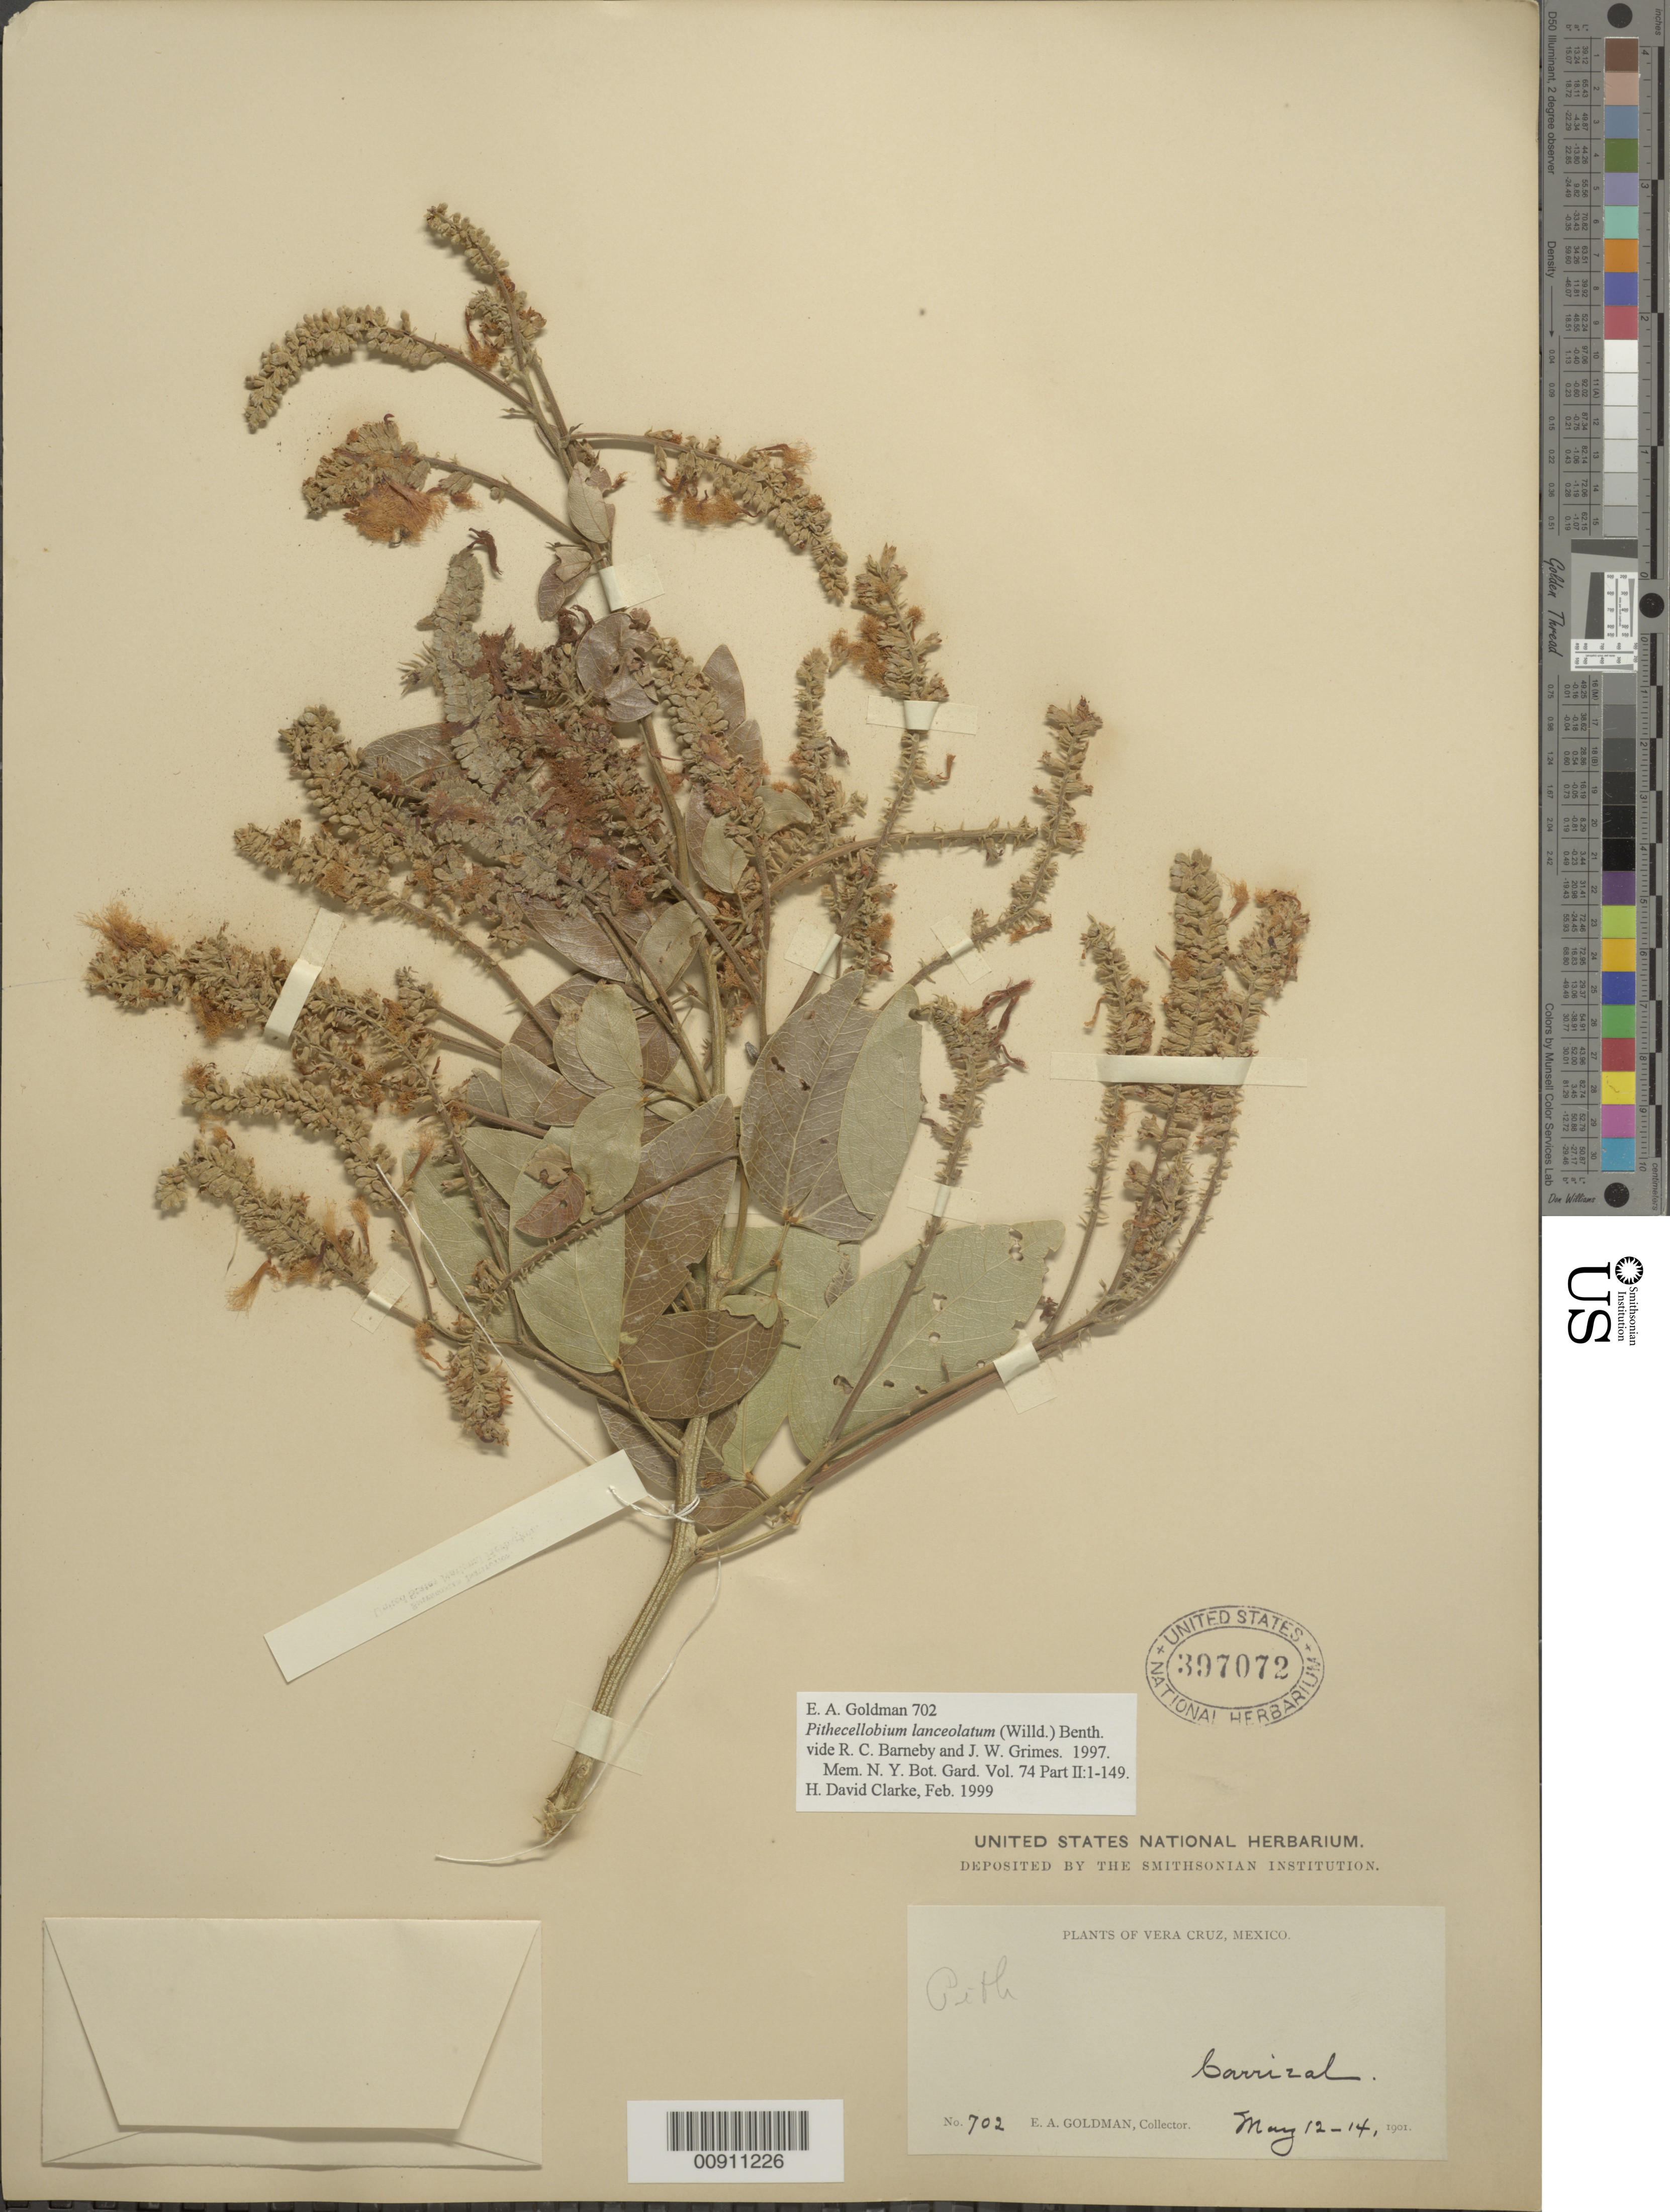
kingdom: Plantae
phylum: Tracheophyta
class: Magnoliopsida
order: Fabales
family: Fabaceae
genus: Pithecellobium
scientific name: Pithecellobium lanceolatum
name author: (Humb. & Bonpl. ex Willd.) Benth.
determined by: Clarke, H. D., University of North Carolina (Asheville)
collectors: E. A. Goldman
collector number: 702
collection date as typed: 12 May 1901 to 14 May 1901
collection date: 1901-05-12/1901-05-14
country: Mexico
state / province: Veracruz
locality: Carrizal, Veracruz.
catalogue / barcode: US 397072